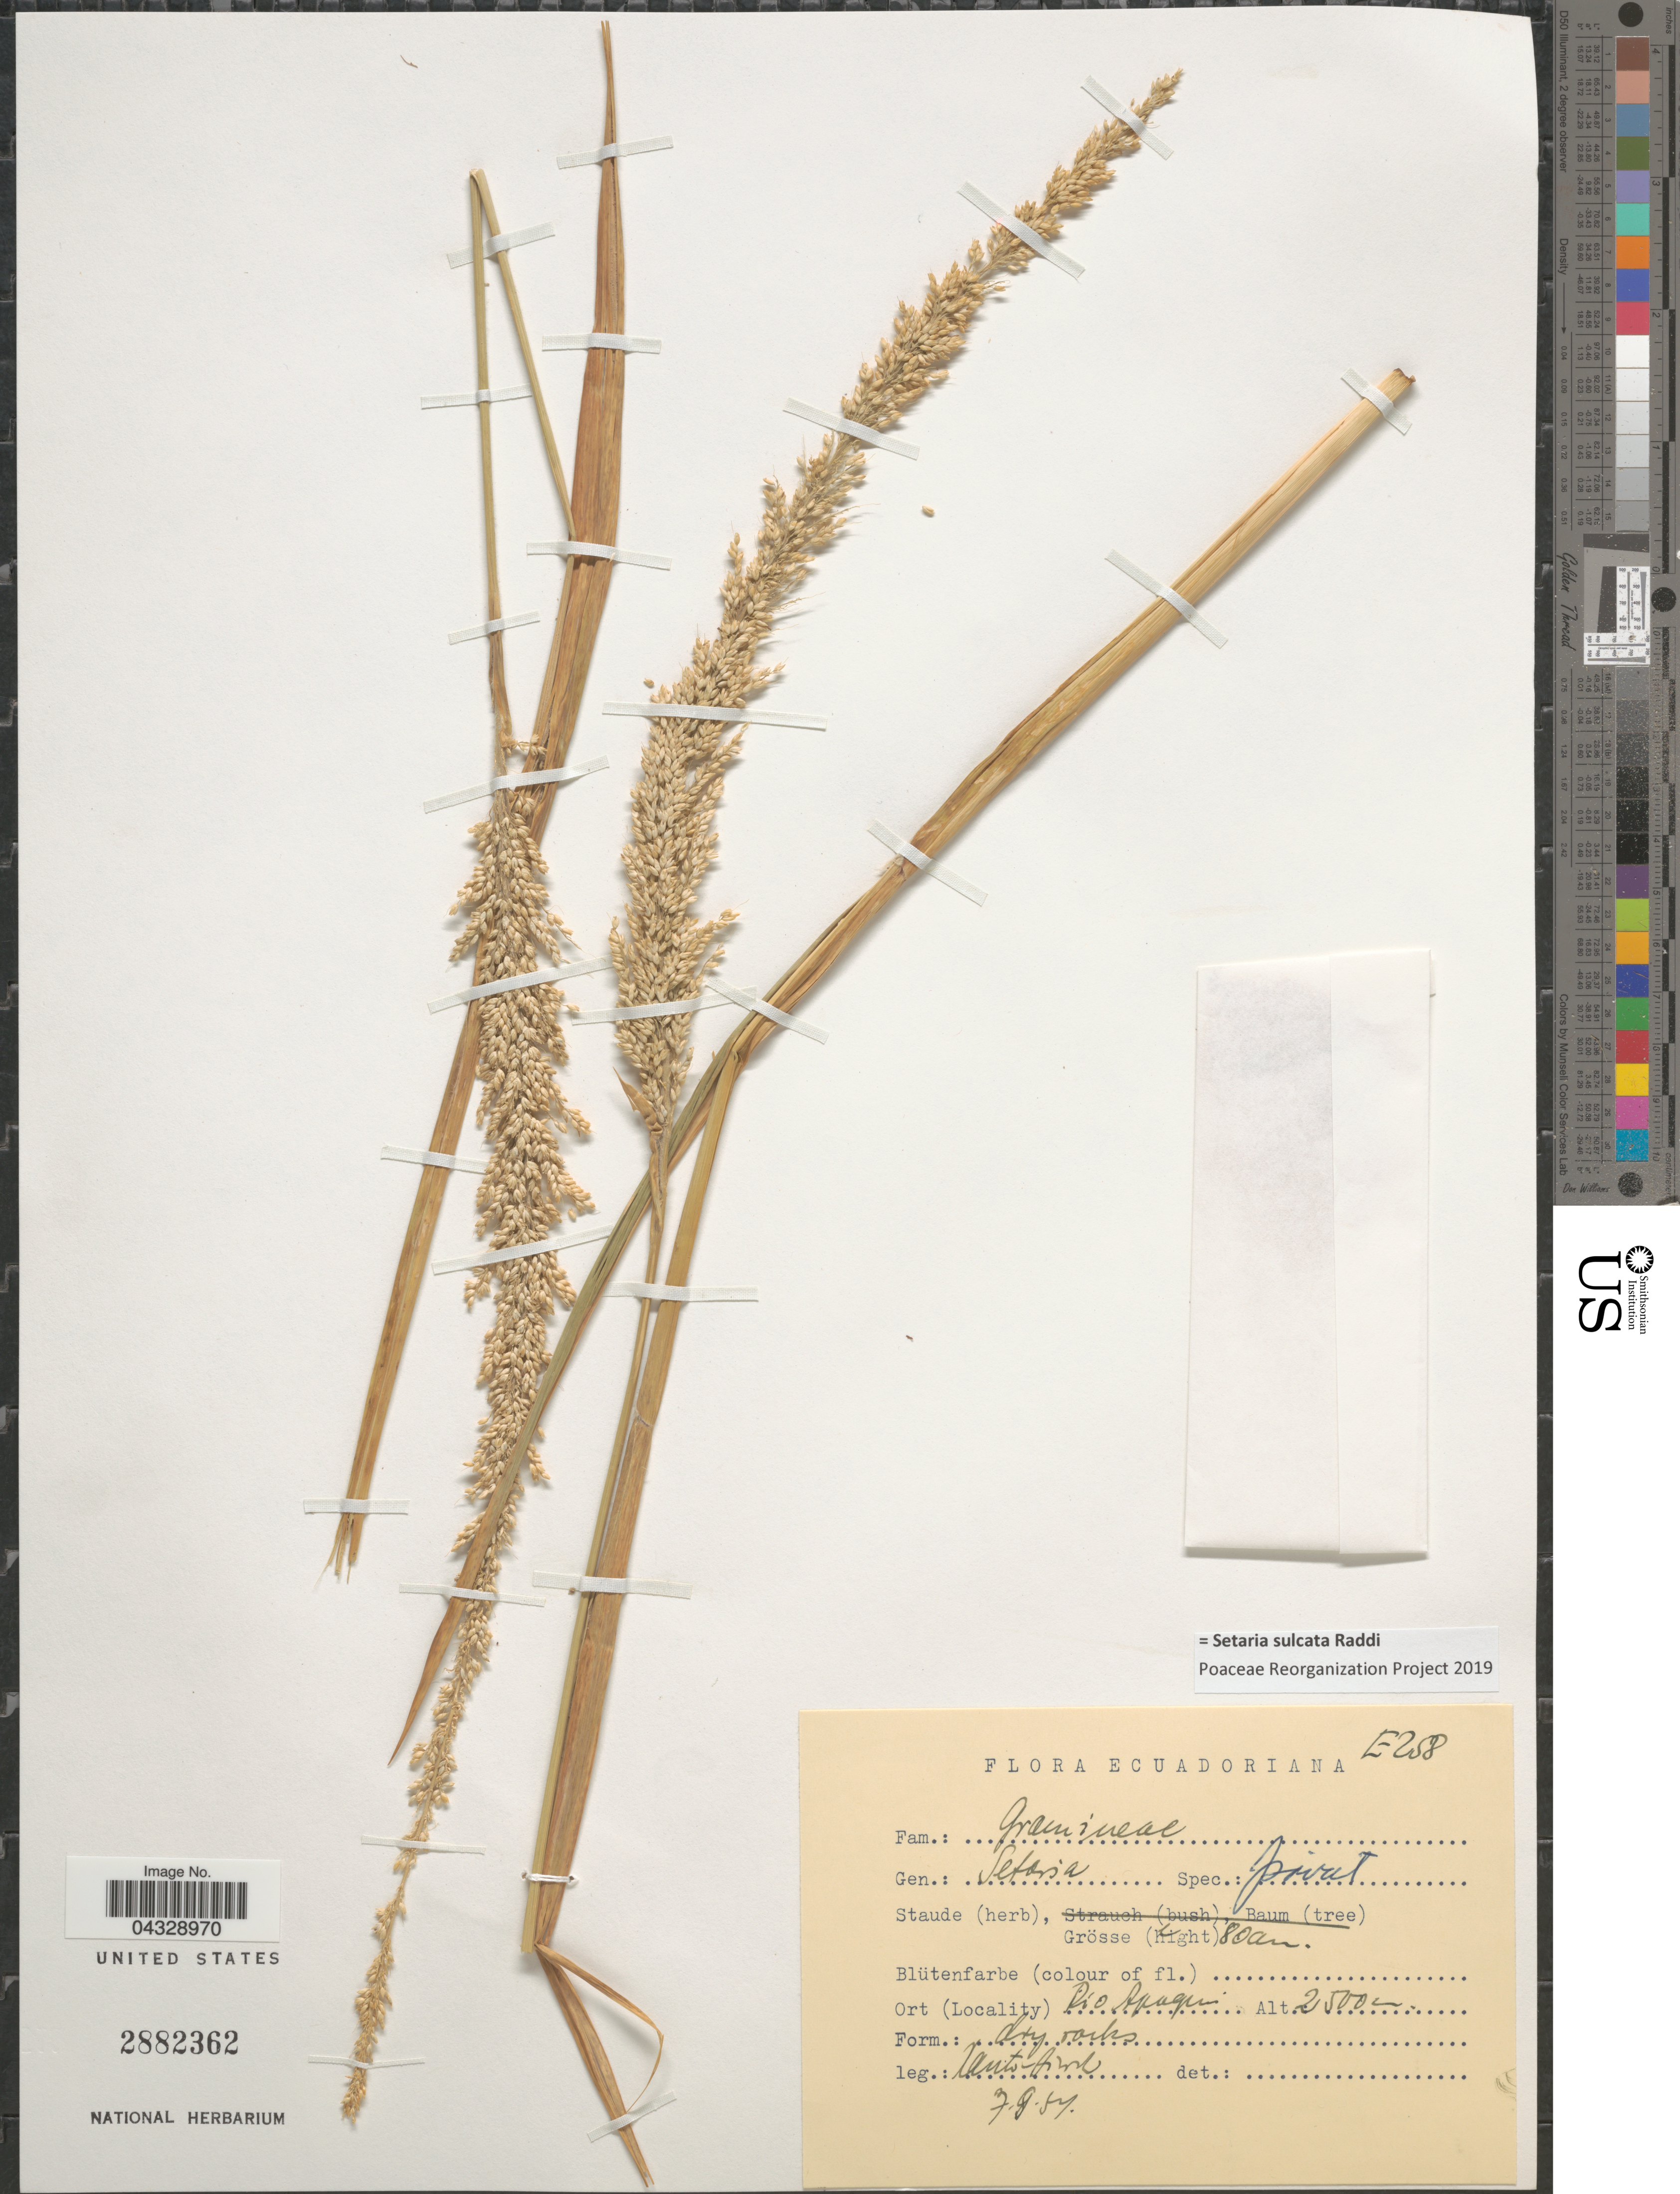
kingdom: Plantae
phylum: Tracheophyta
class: Liliopsida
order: Poales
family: Poaceae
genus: Setaria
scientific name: Setaria sulcata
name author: Raddi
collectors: Raupt-Hirsch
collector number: E258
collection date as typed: Transcribed d/m/y: 7/9/54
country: Ecuador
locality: Rio Apaqui.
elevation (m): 2500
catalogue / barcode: US 2882362